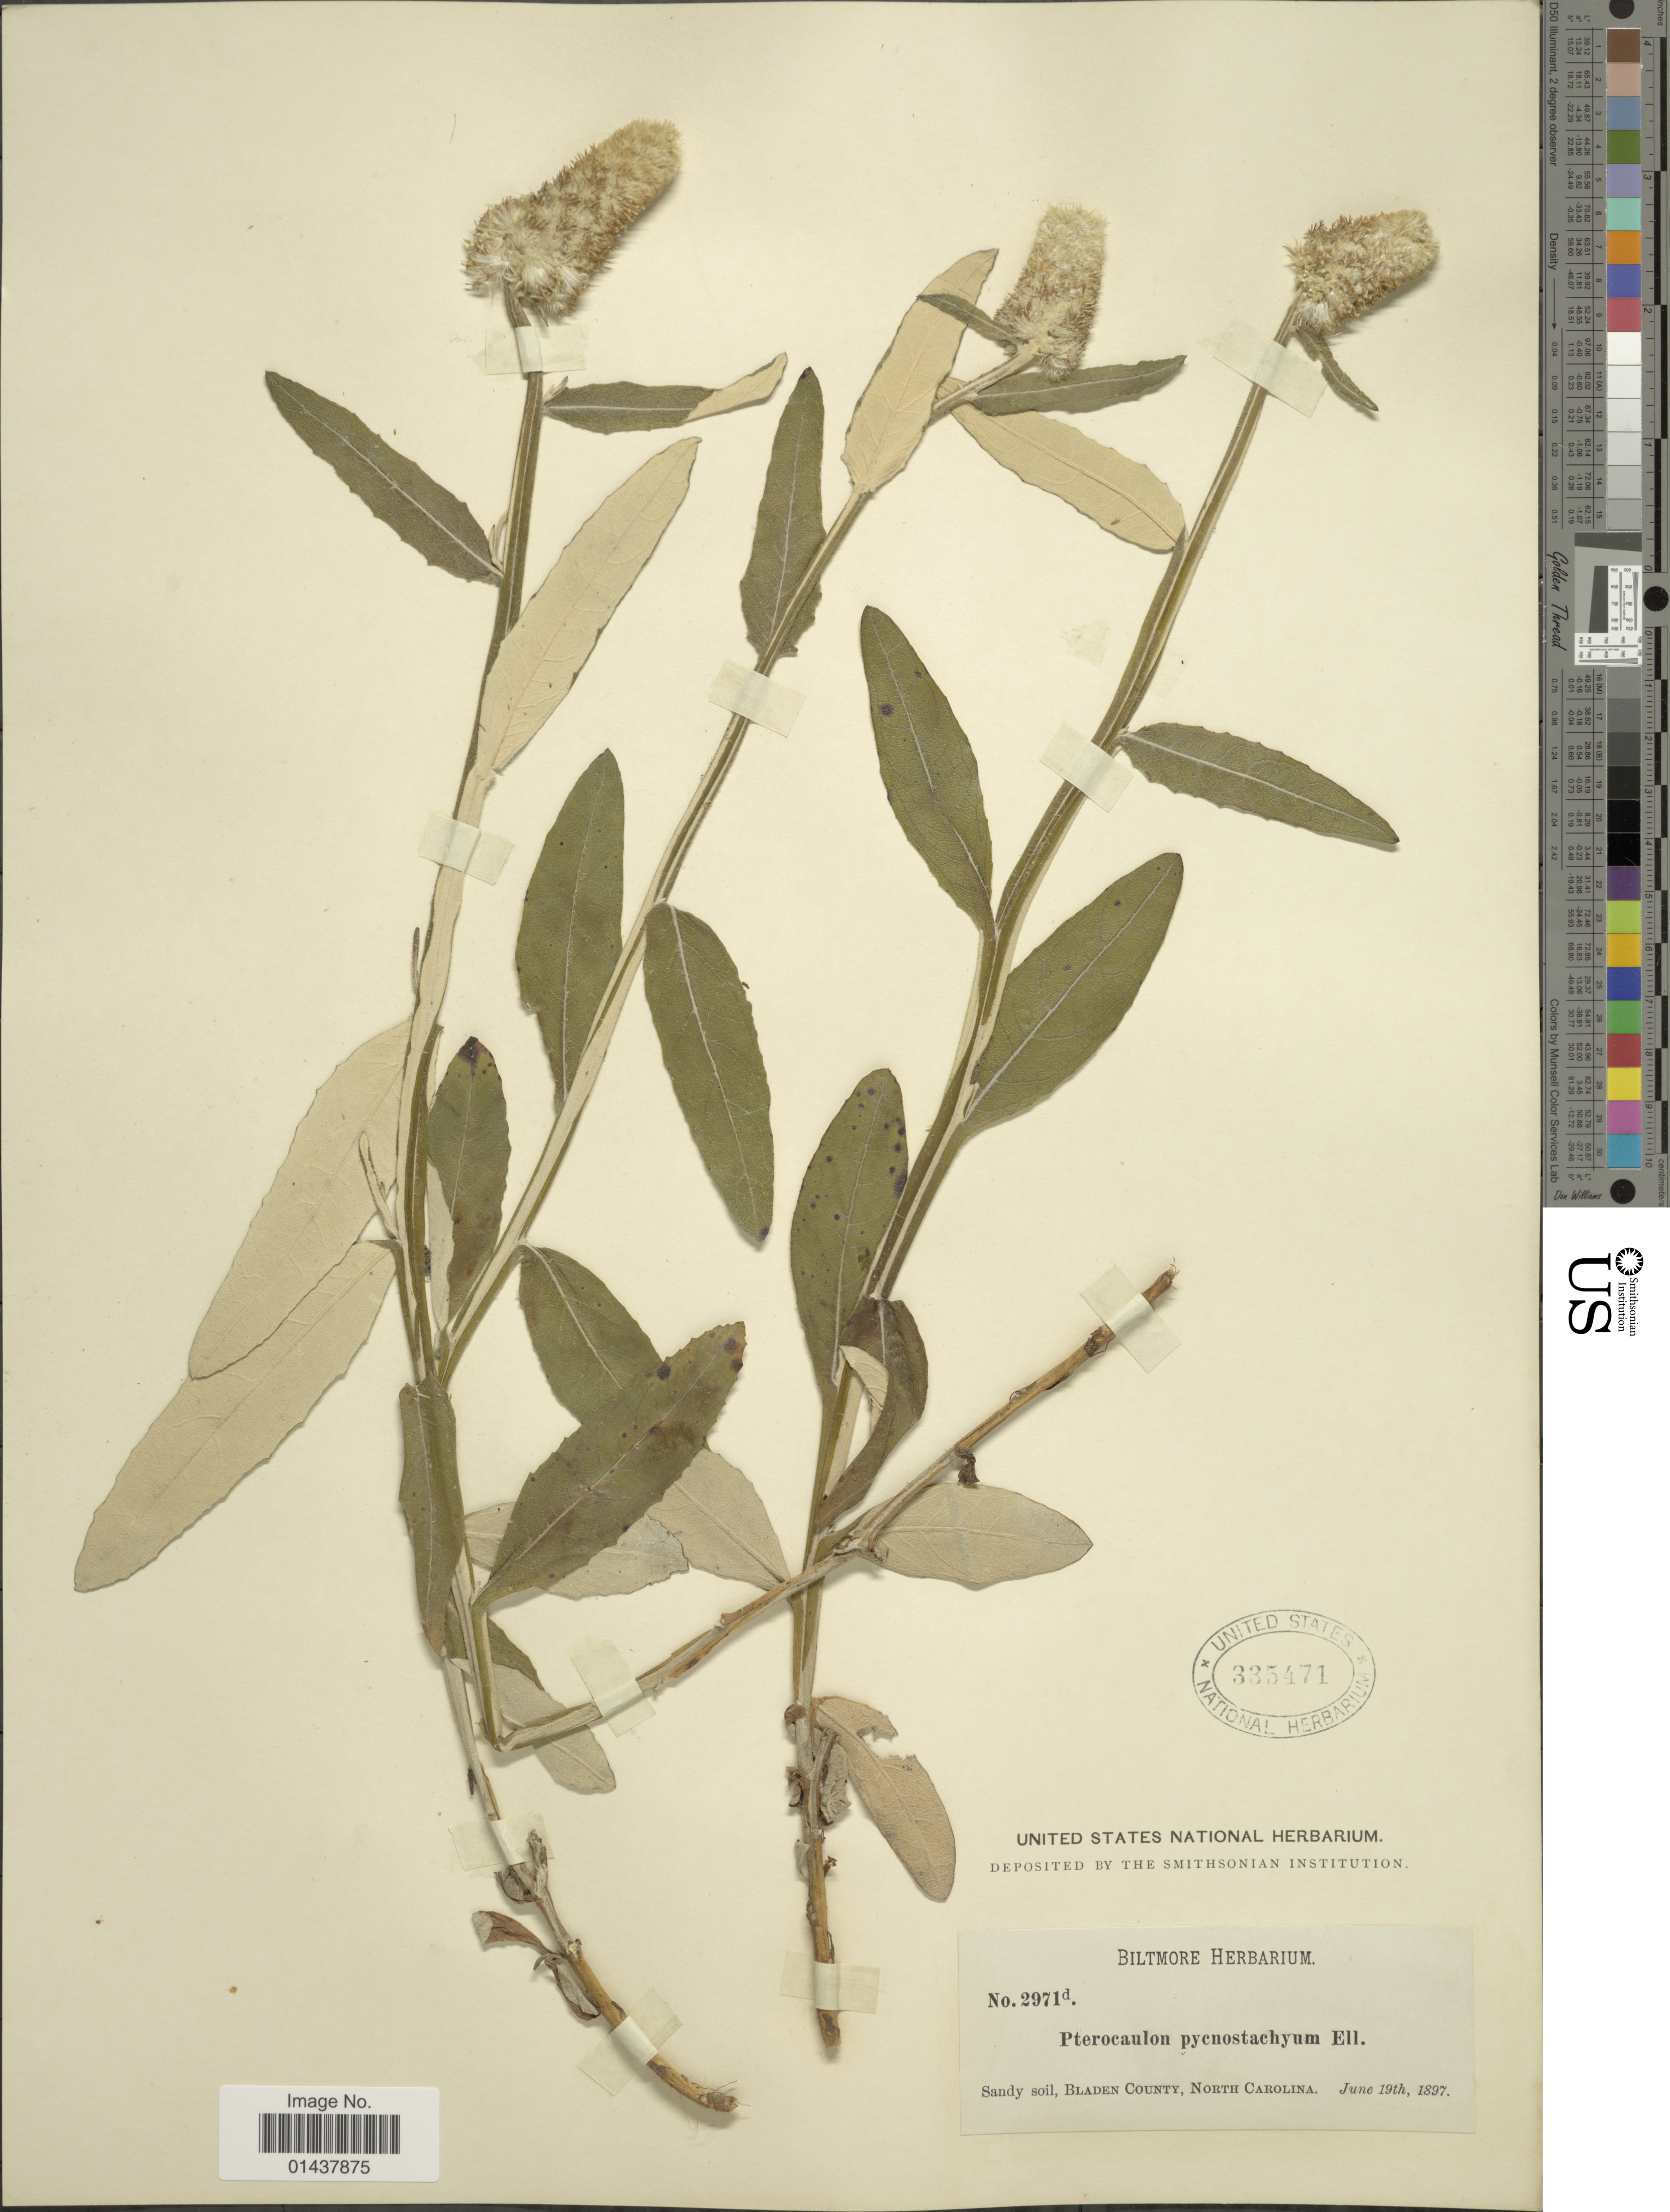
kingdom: Plantae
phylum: Tracheophyta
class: Magnoliopsida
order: Asterales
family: Asteraceae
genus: Pterocaulon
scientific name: Pterocaulon undulatum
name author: C. Mohr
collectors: ex herb. Biltmore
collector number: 2971d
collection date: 1897-06-19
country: United States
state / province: North Carolina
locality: Bladen County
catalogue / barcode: US 335471